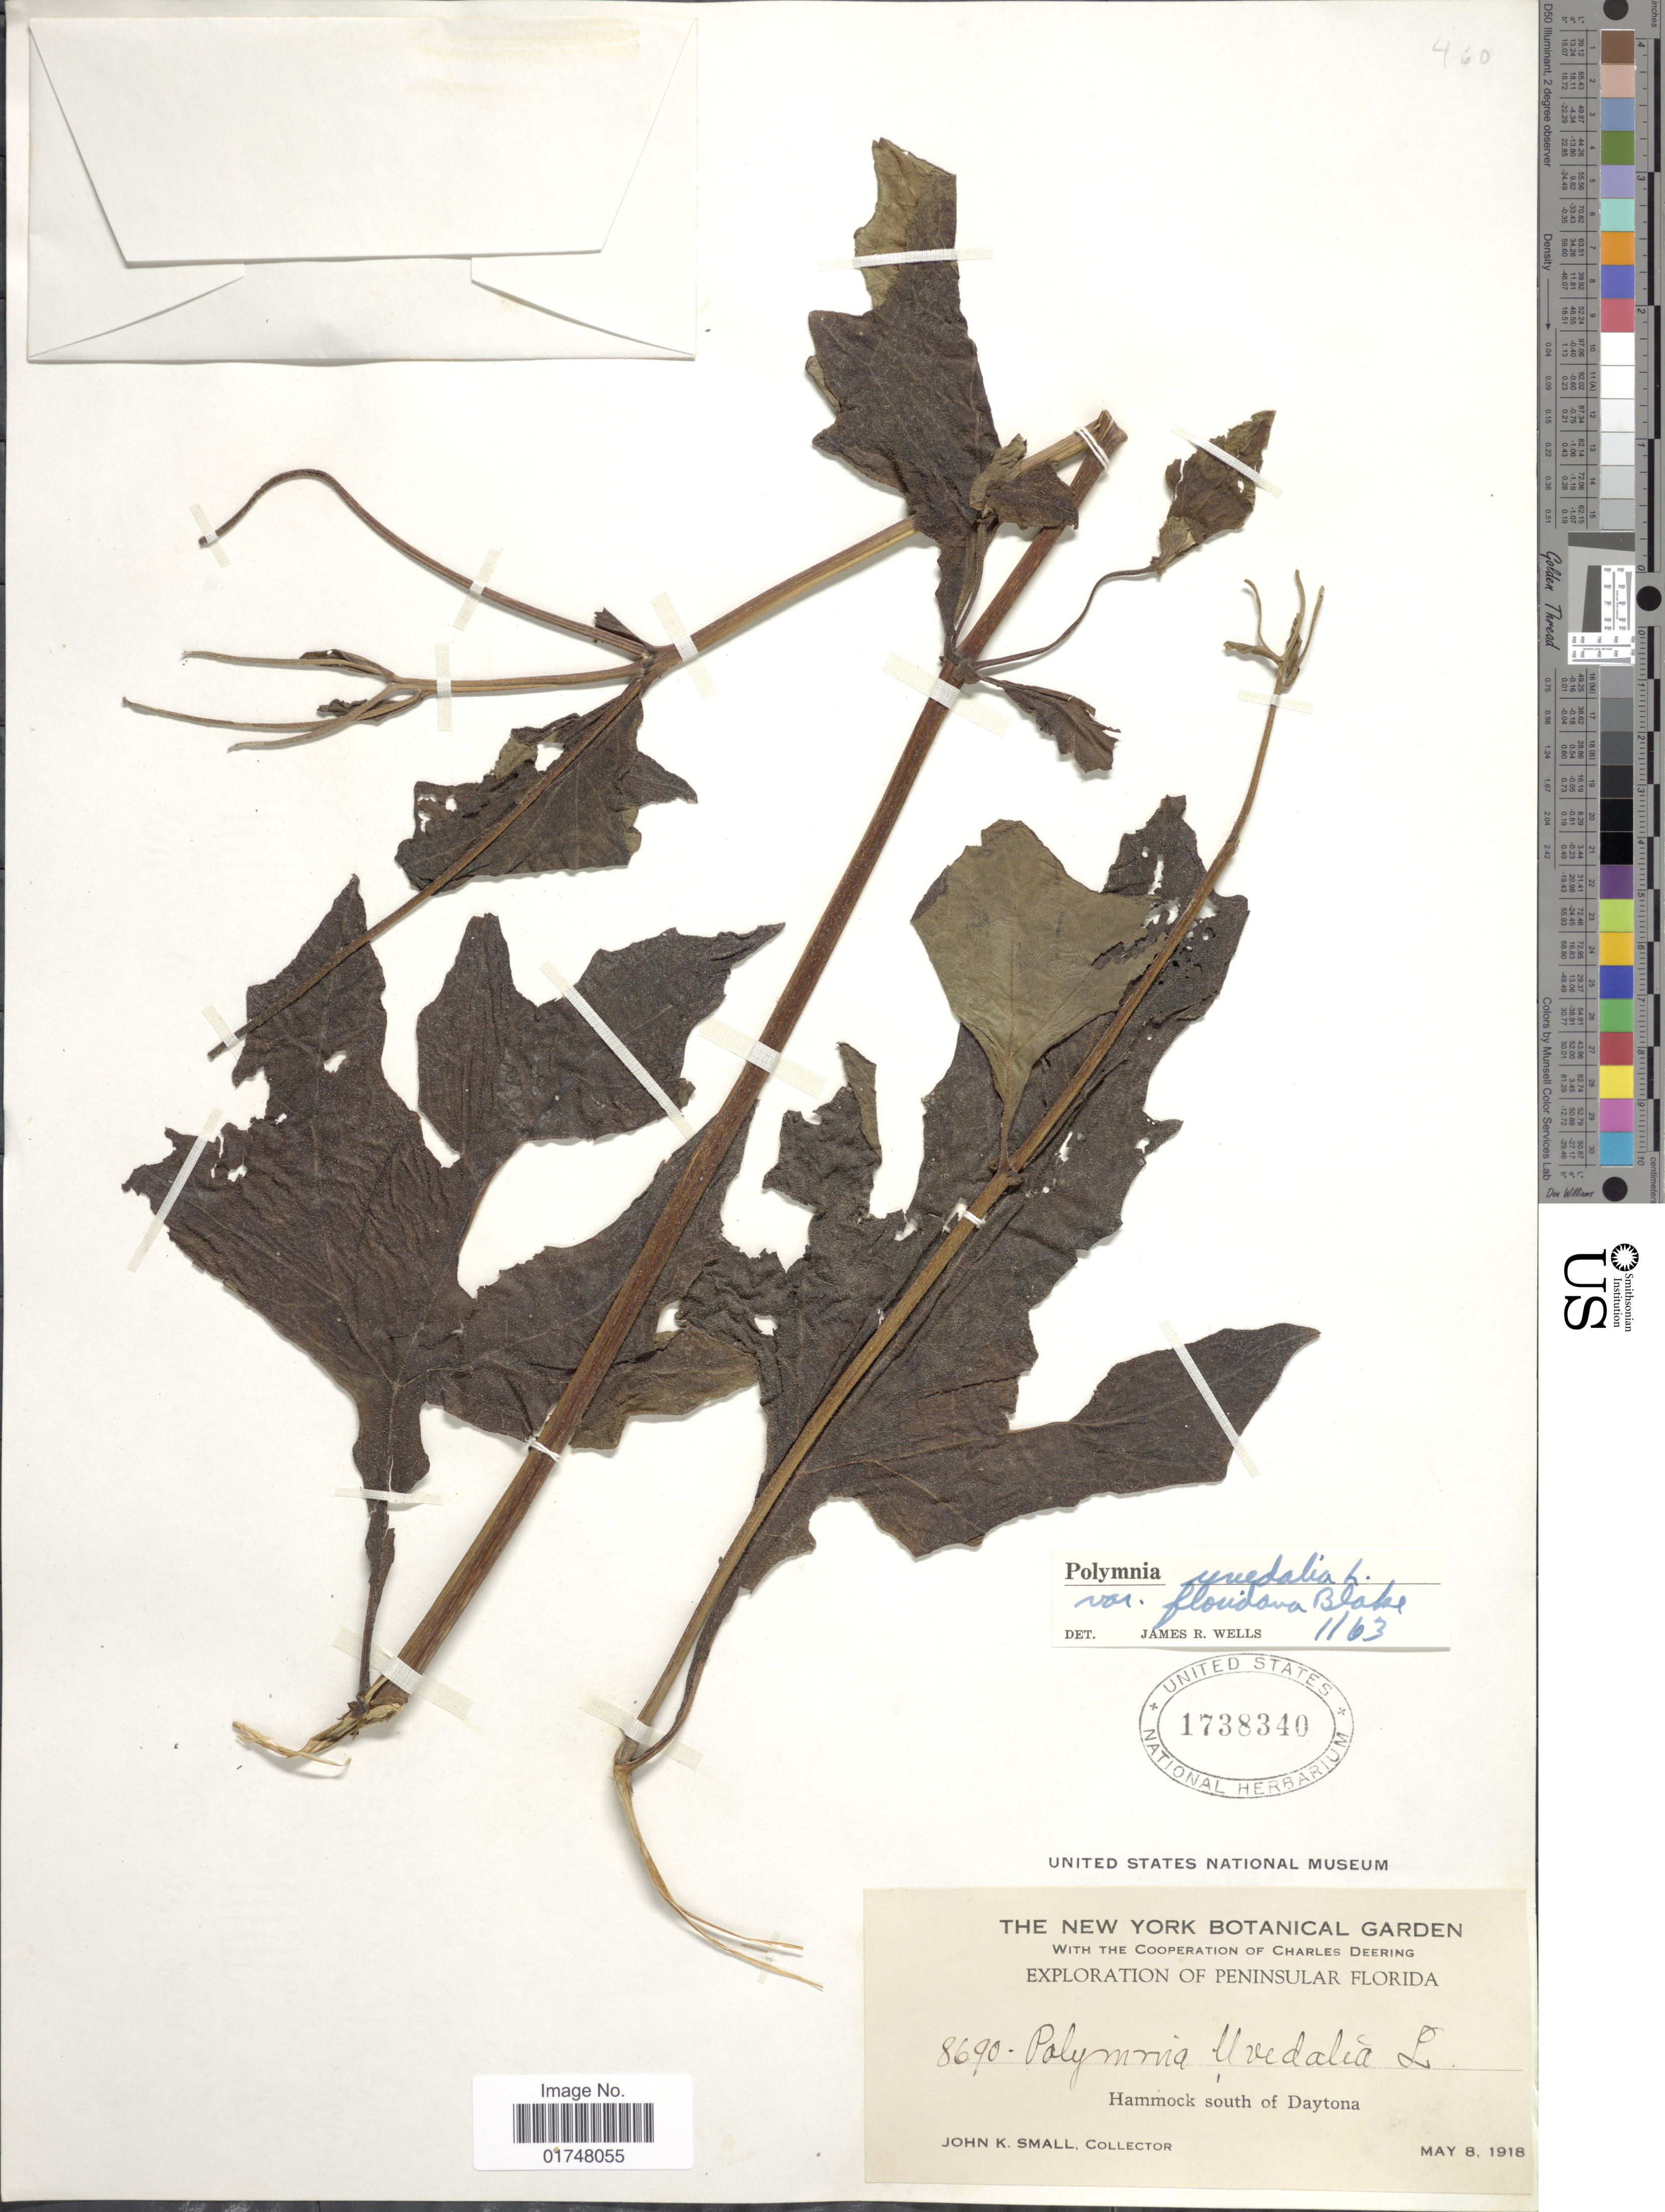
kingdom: Plantae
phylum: Tracheophyta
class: Magnoliopsida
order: Asterales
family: Asteraceae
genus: Smallanthus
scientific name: Smallanthus uvedalia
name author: (L.) Mack. ex Mack.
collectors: J. K. Small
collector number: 8690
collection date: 1918-05-08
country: United States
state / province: Florida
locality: Peninsular Florida: Hammock south of Daytona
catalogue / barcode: US 1738340